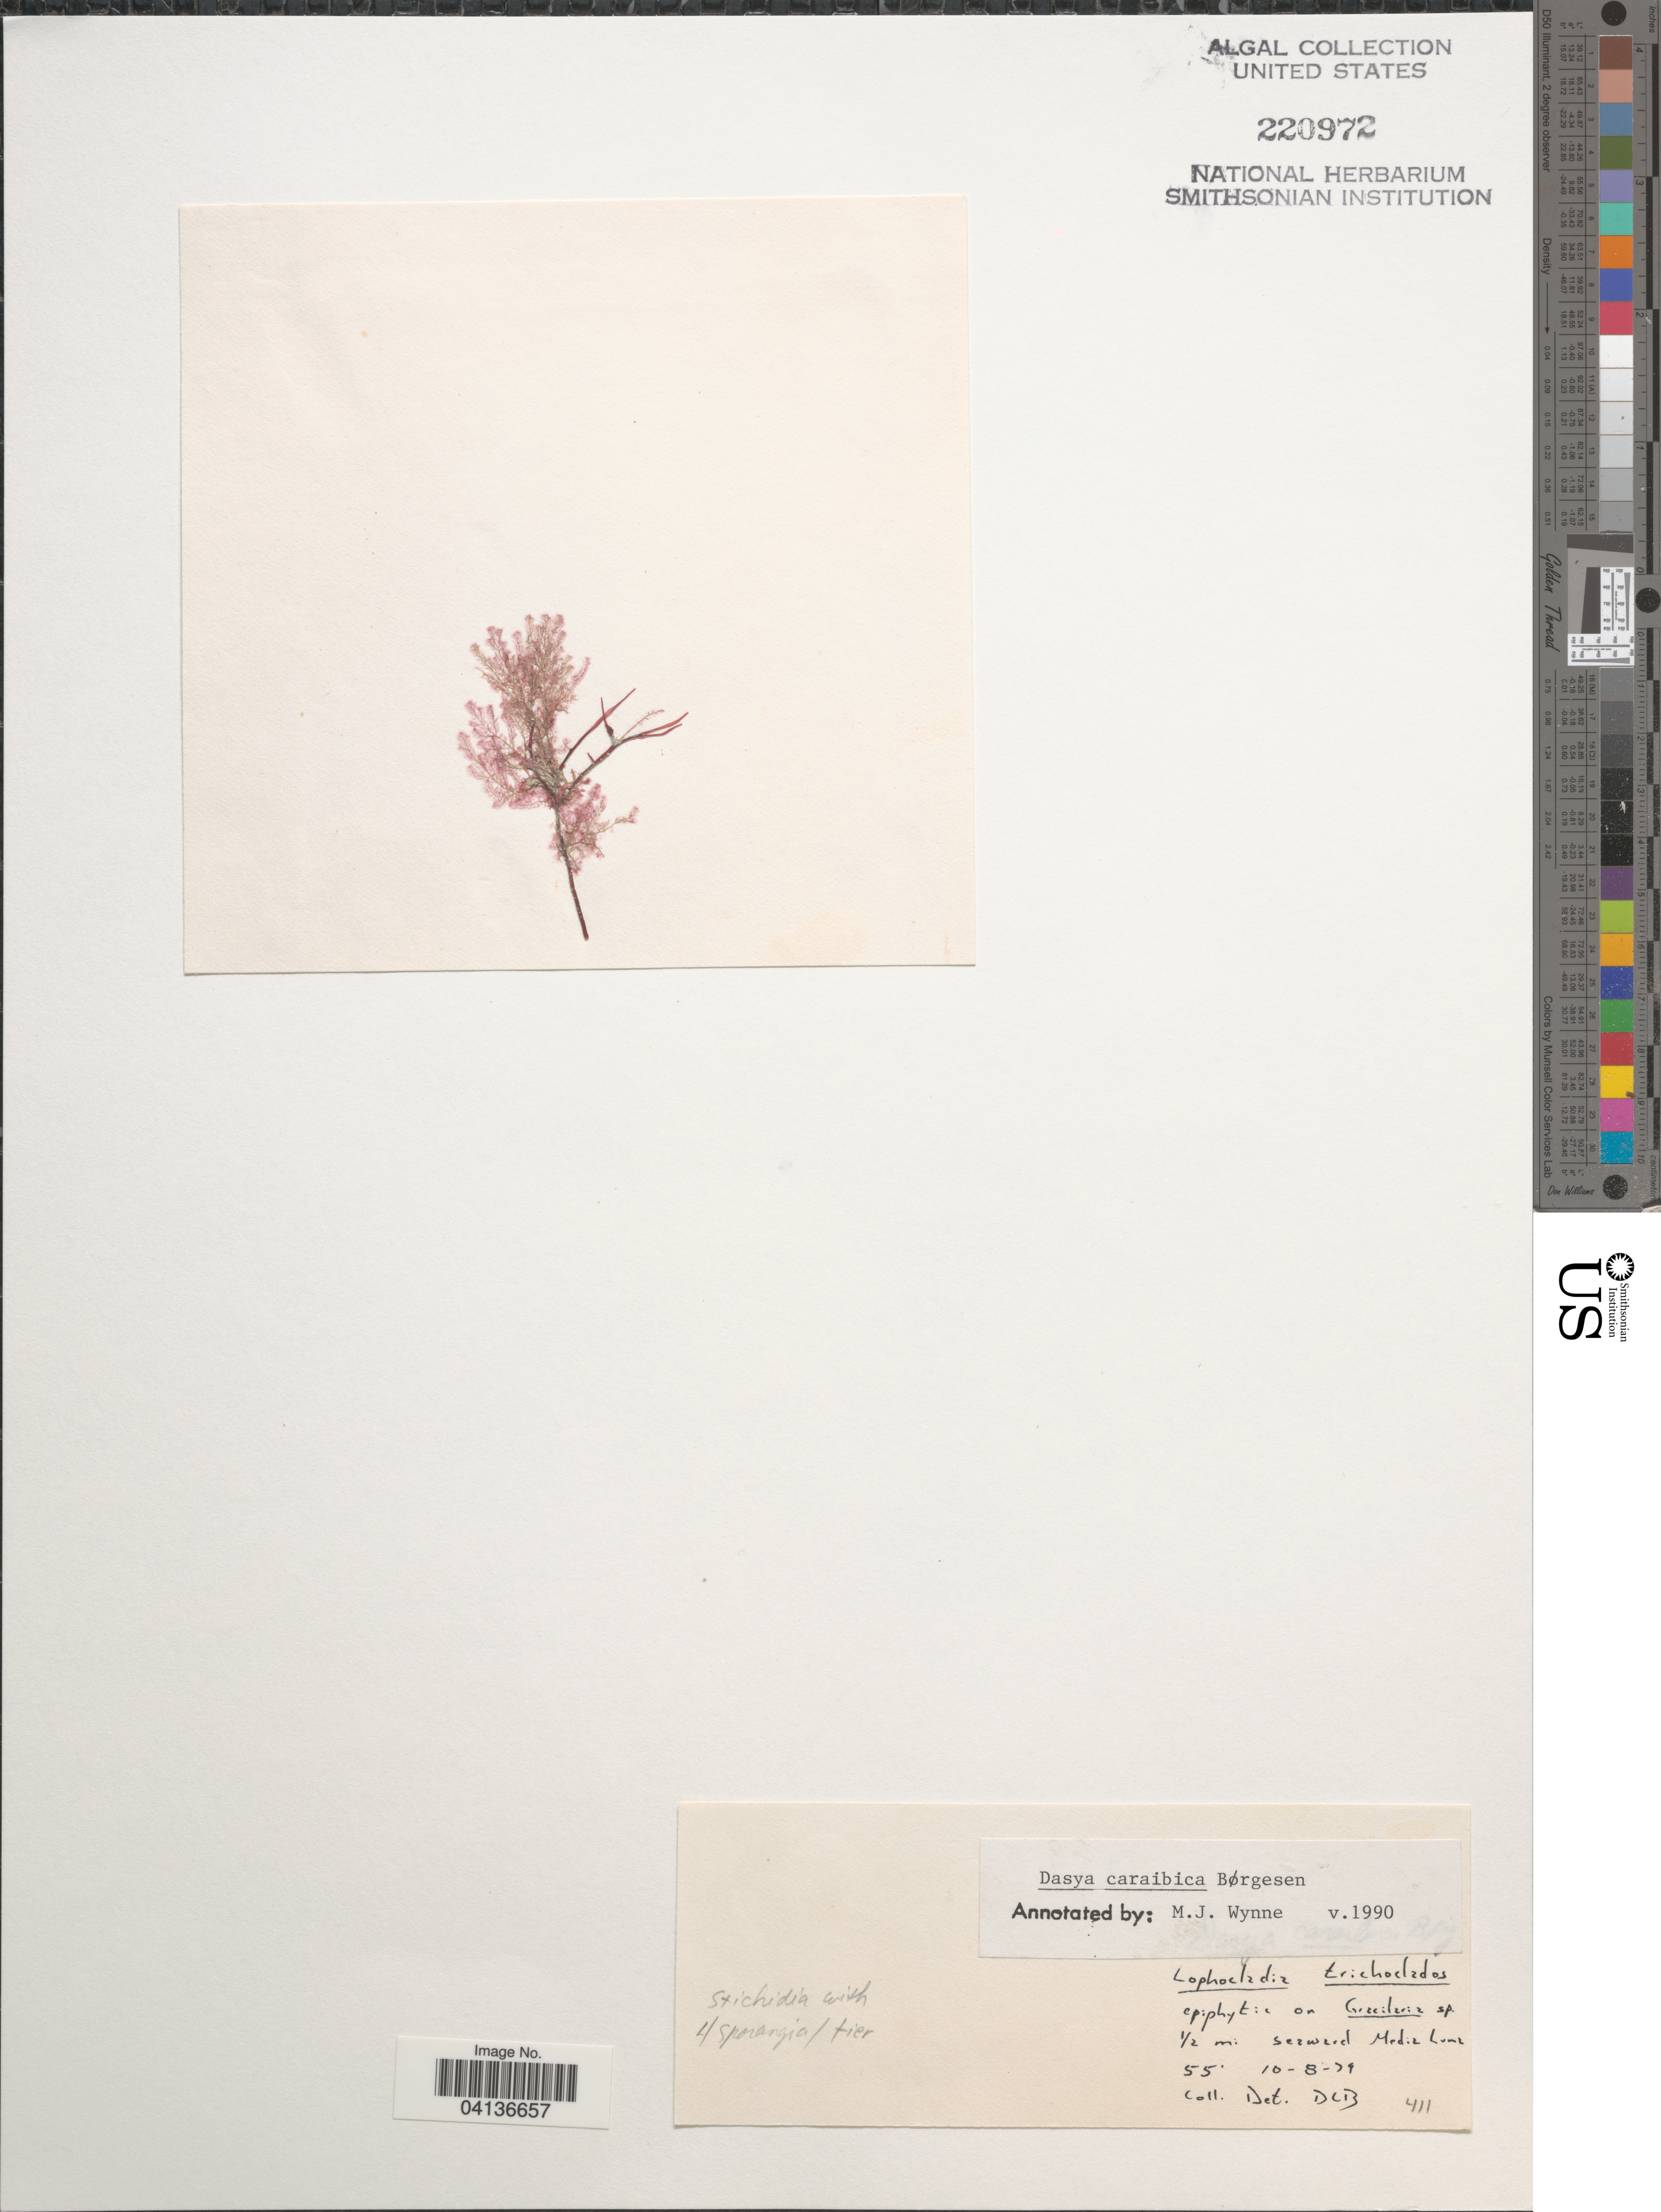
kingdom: Plantae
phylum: Rhodophyta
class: Florideophyceae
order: Ceramiales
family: Dasyaceae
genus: Dasya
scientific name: Dasya caraibica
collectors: D. L. B.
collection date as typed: Transcribed d/m/y: 10/8/79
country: Puerto Rico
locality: ½ mi seaward Media Luna.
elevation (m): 17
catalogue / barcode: US 220972